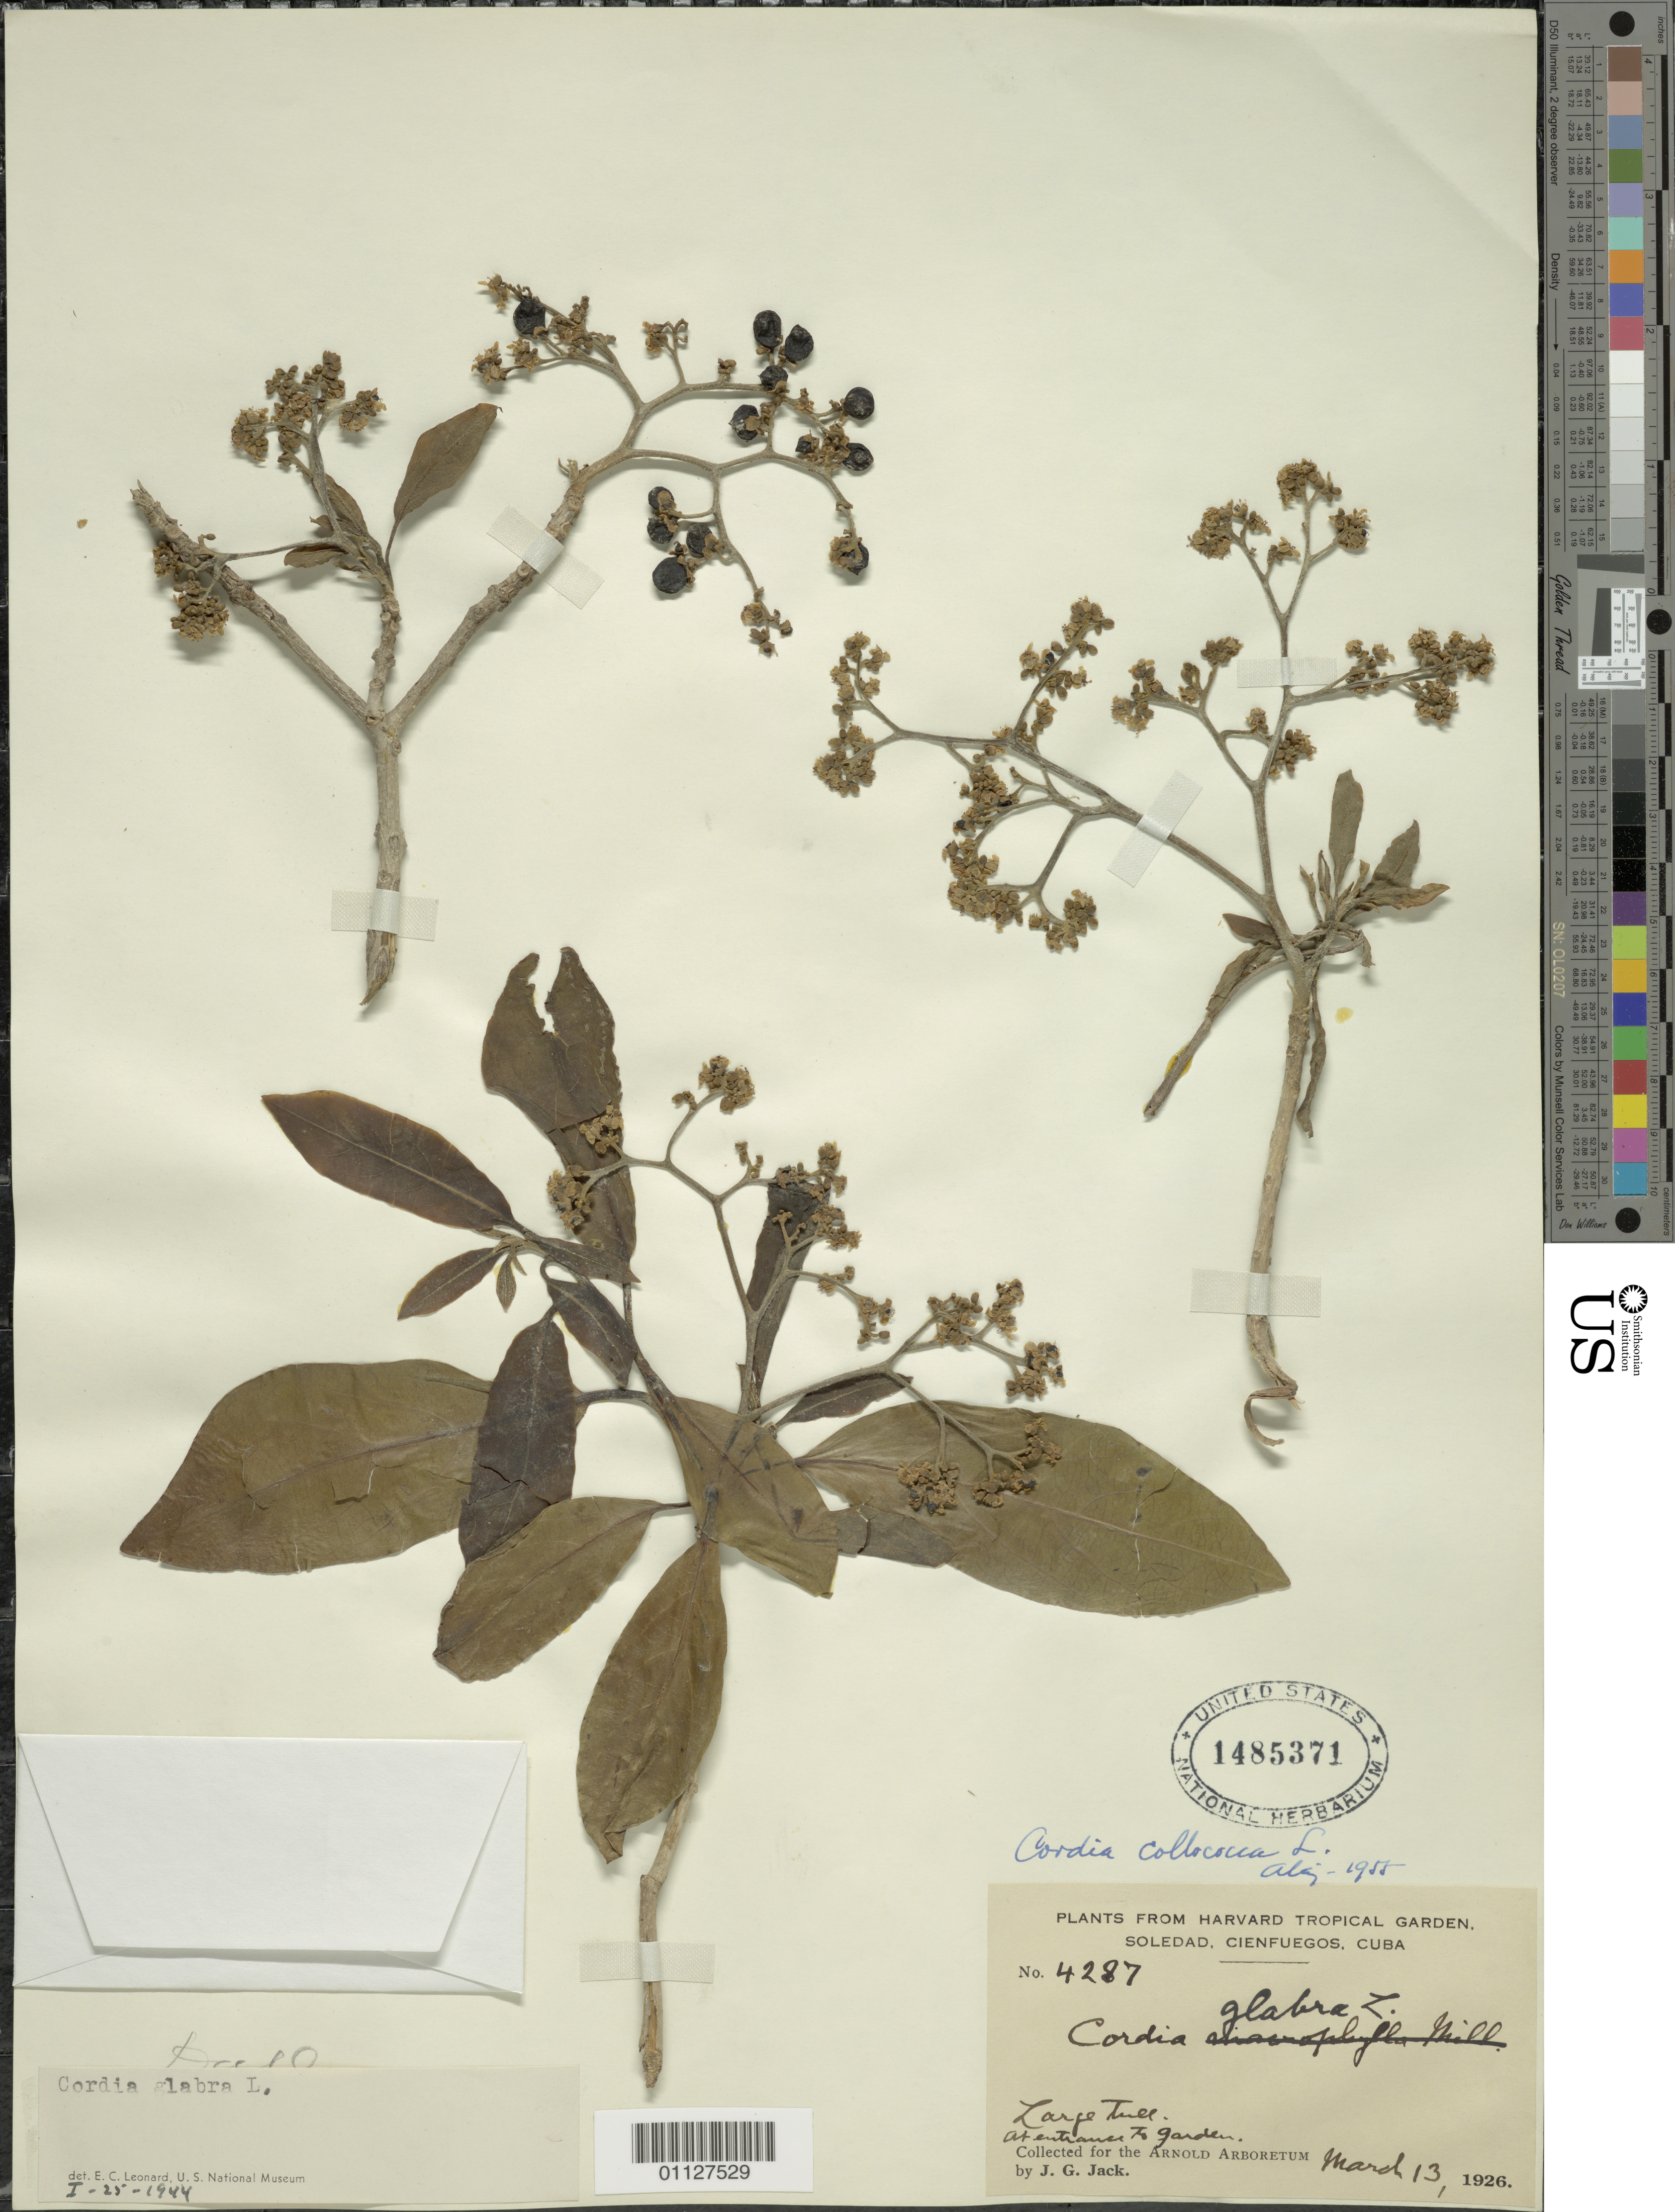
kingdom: Plantae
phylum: Tracheophyta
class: Magnoliopsida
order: Boraginales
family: Cordiaceae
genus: Cordia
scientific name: Cordia collococca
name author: L.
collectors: J. G. Jack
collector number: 4287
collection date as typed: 13 Mar 1926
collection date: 1926-03-13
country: Cuba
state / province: Cienfuegos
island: Cuba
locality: Soledad At entrance to garden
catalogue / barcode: US 1485371